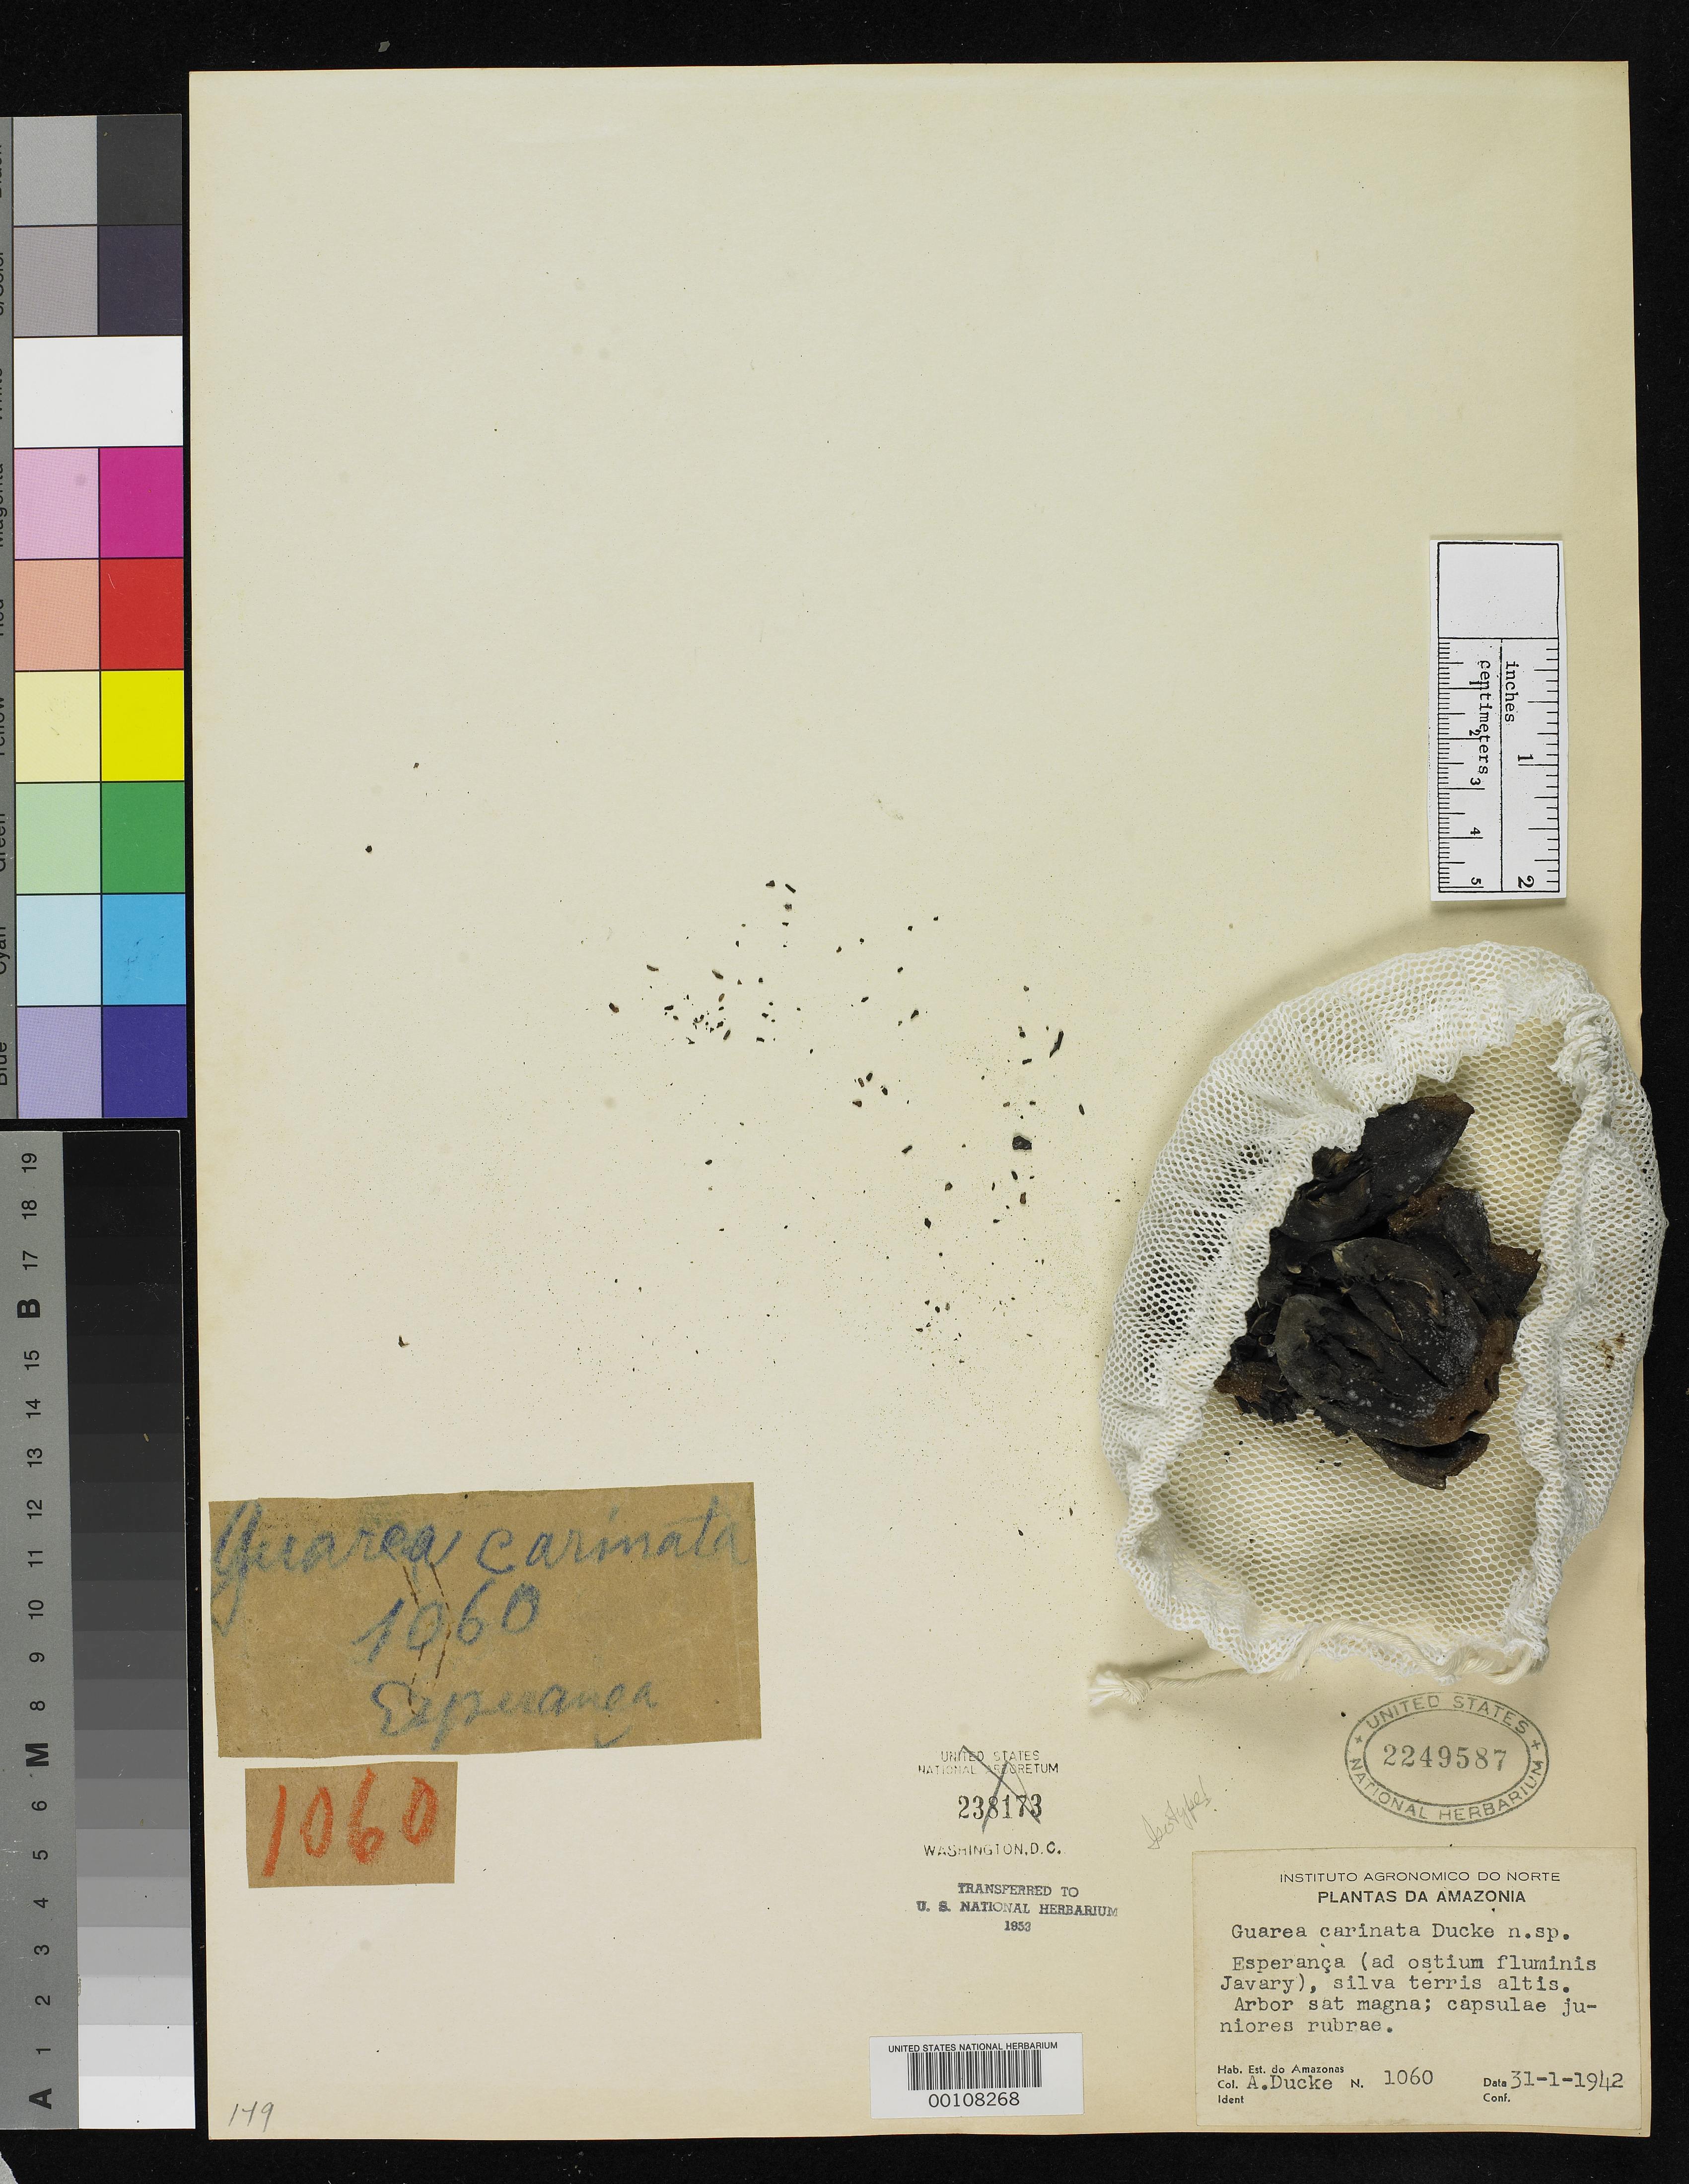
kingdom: Plantae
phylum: Tracheophyta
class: Magnoliopsida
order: Sapindales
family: Meliaceae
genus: Guarea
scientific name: Guarea carinata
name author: Ducke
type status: Type Fragment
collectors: A. Ducke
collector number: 1060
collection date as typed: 31 Jan 1942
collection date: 1942-01-31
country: Brazil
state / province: Amazonas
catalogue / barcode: US 2249587